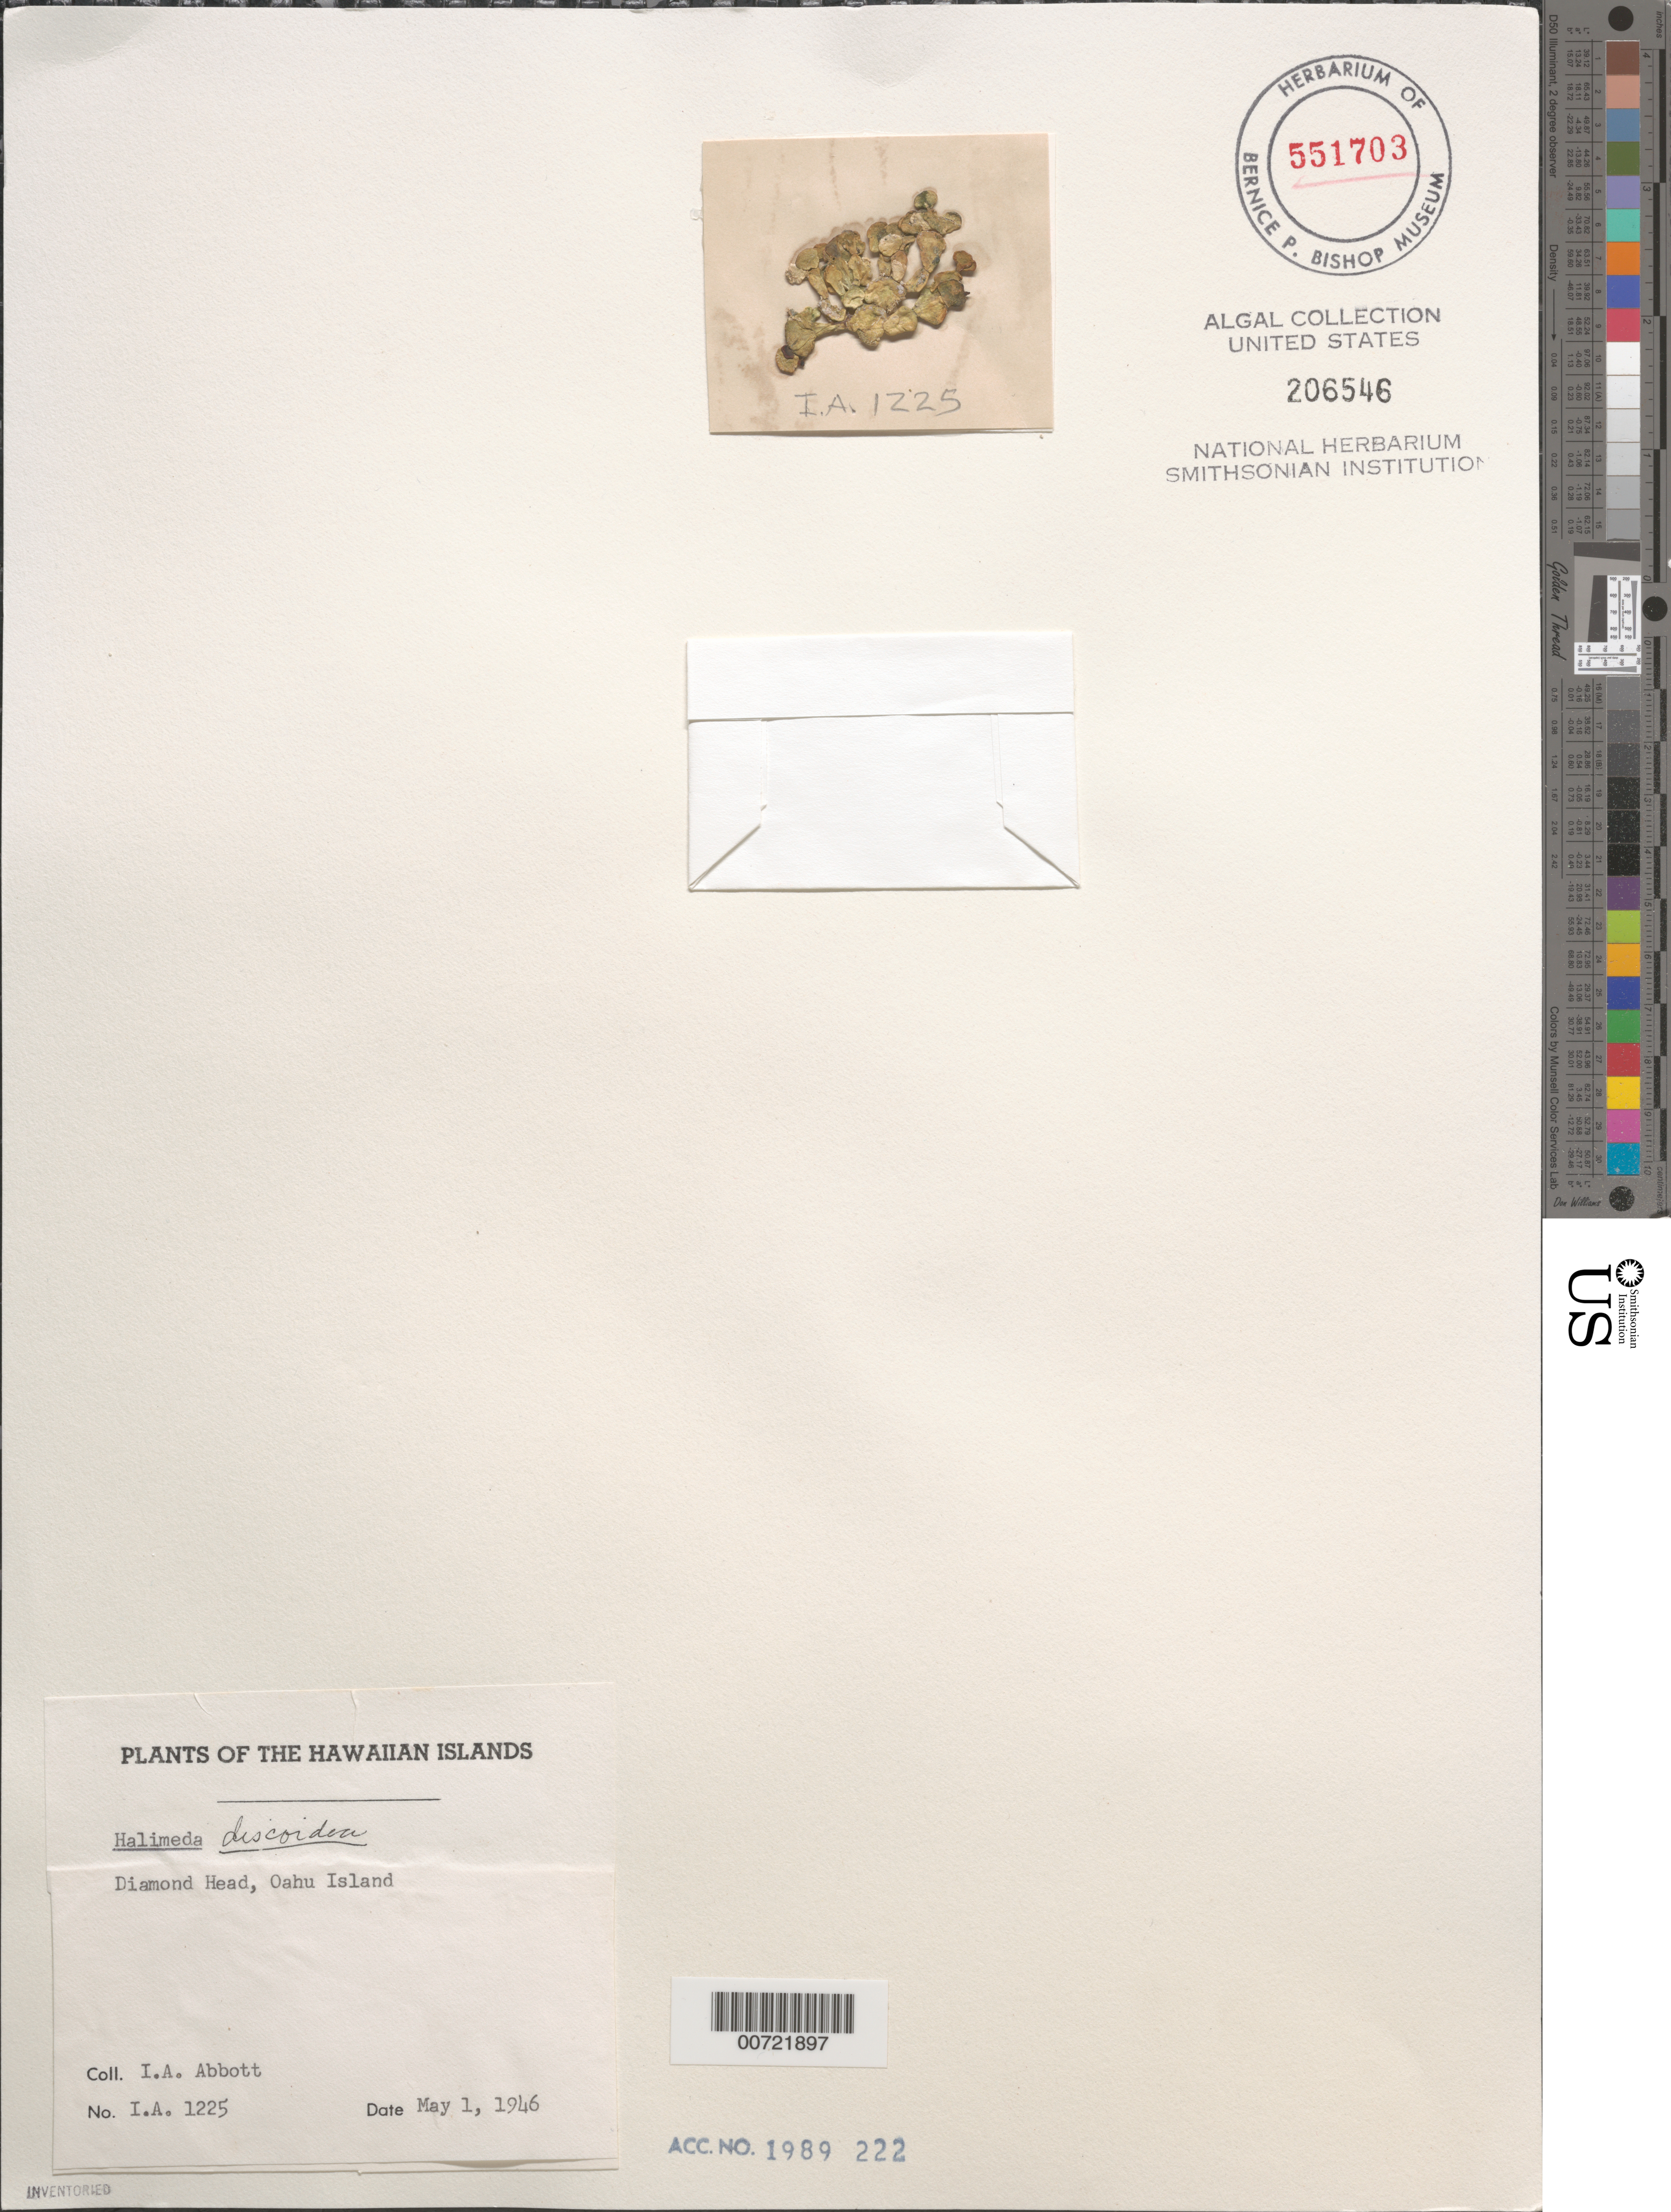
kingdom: Plantae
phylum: Chlorophyta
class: Ulvophyceae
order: Bryopsidales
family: Halimedaceae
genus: Halimeda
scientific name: Halimeda discoidea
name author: Decne.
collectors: I. A. Abbott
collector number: IAA 1225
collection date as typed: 01 May 1946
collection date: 1946-05-01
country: United States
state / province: Hawaii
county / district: Honolulu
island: Oahu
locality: Diamond Head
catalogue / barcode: US 206546